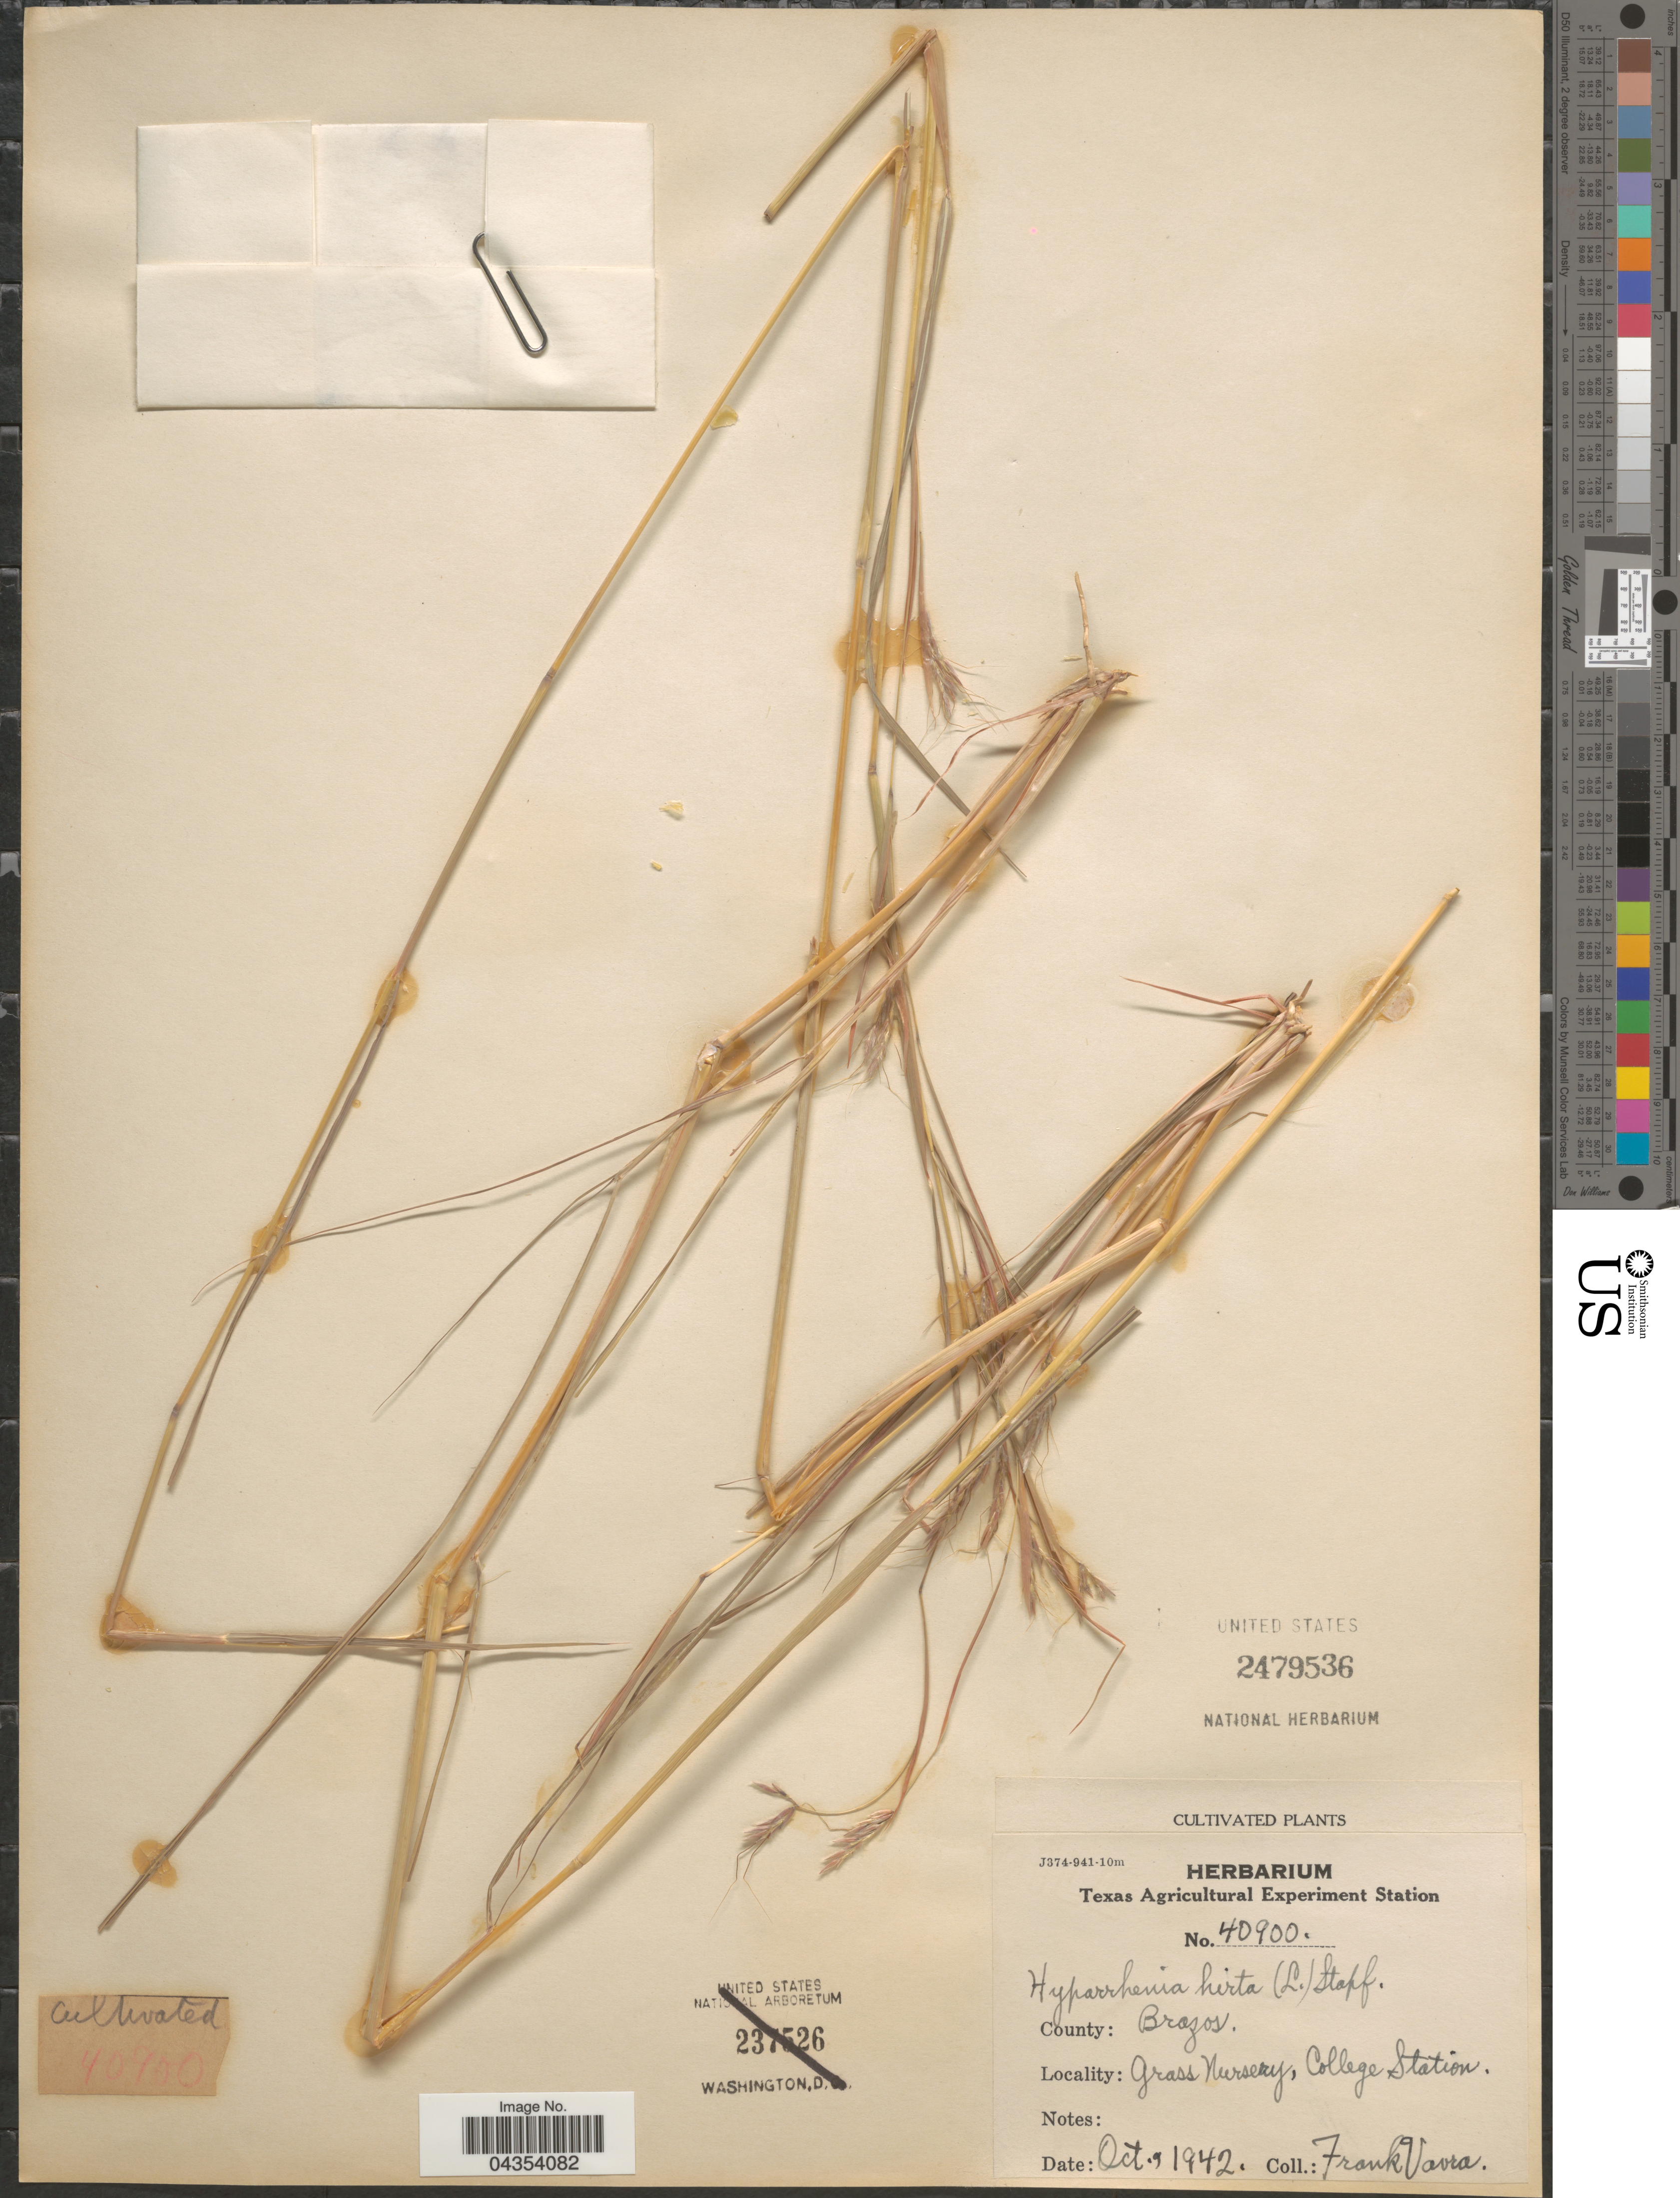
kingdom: Plantae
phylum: Tracheophyta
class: Liliopsida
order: Poales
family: Poaceae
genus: Hyparrhenia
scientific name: Hyparrhenia hirta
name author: (L.) Stapf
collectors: F. Vavra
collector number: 40900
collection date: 1942-10-09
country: United States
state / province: Texas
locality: County: Brazos. Grass Nursery, College Station.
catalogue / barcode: US 2479536